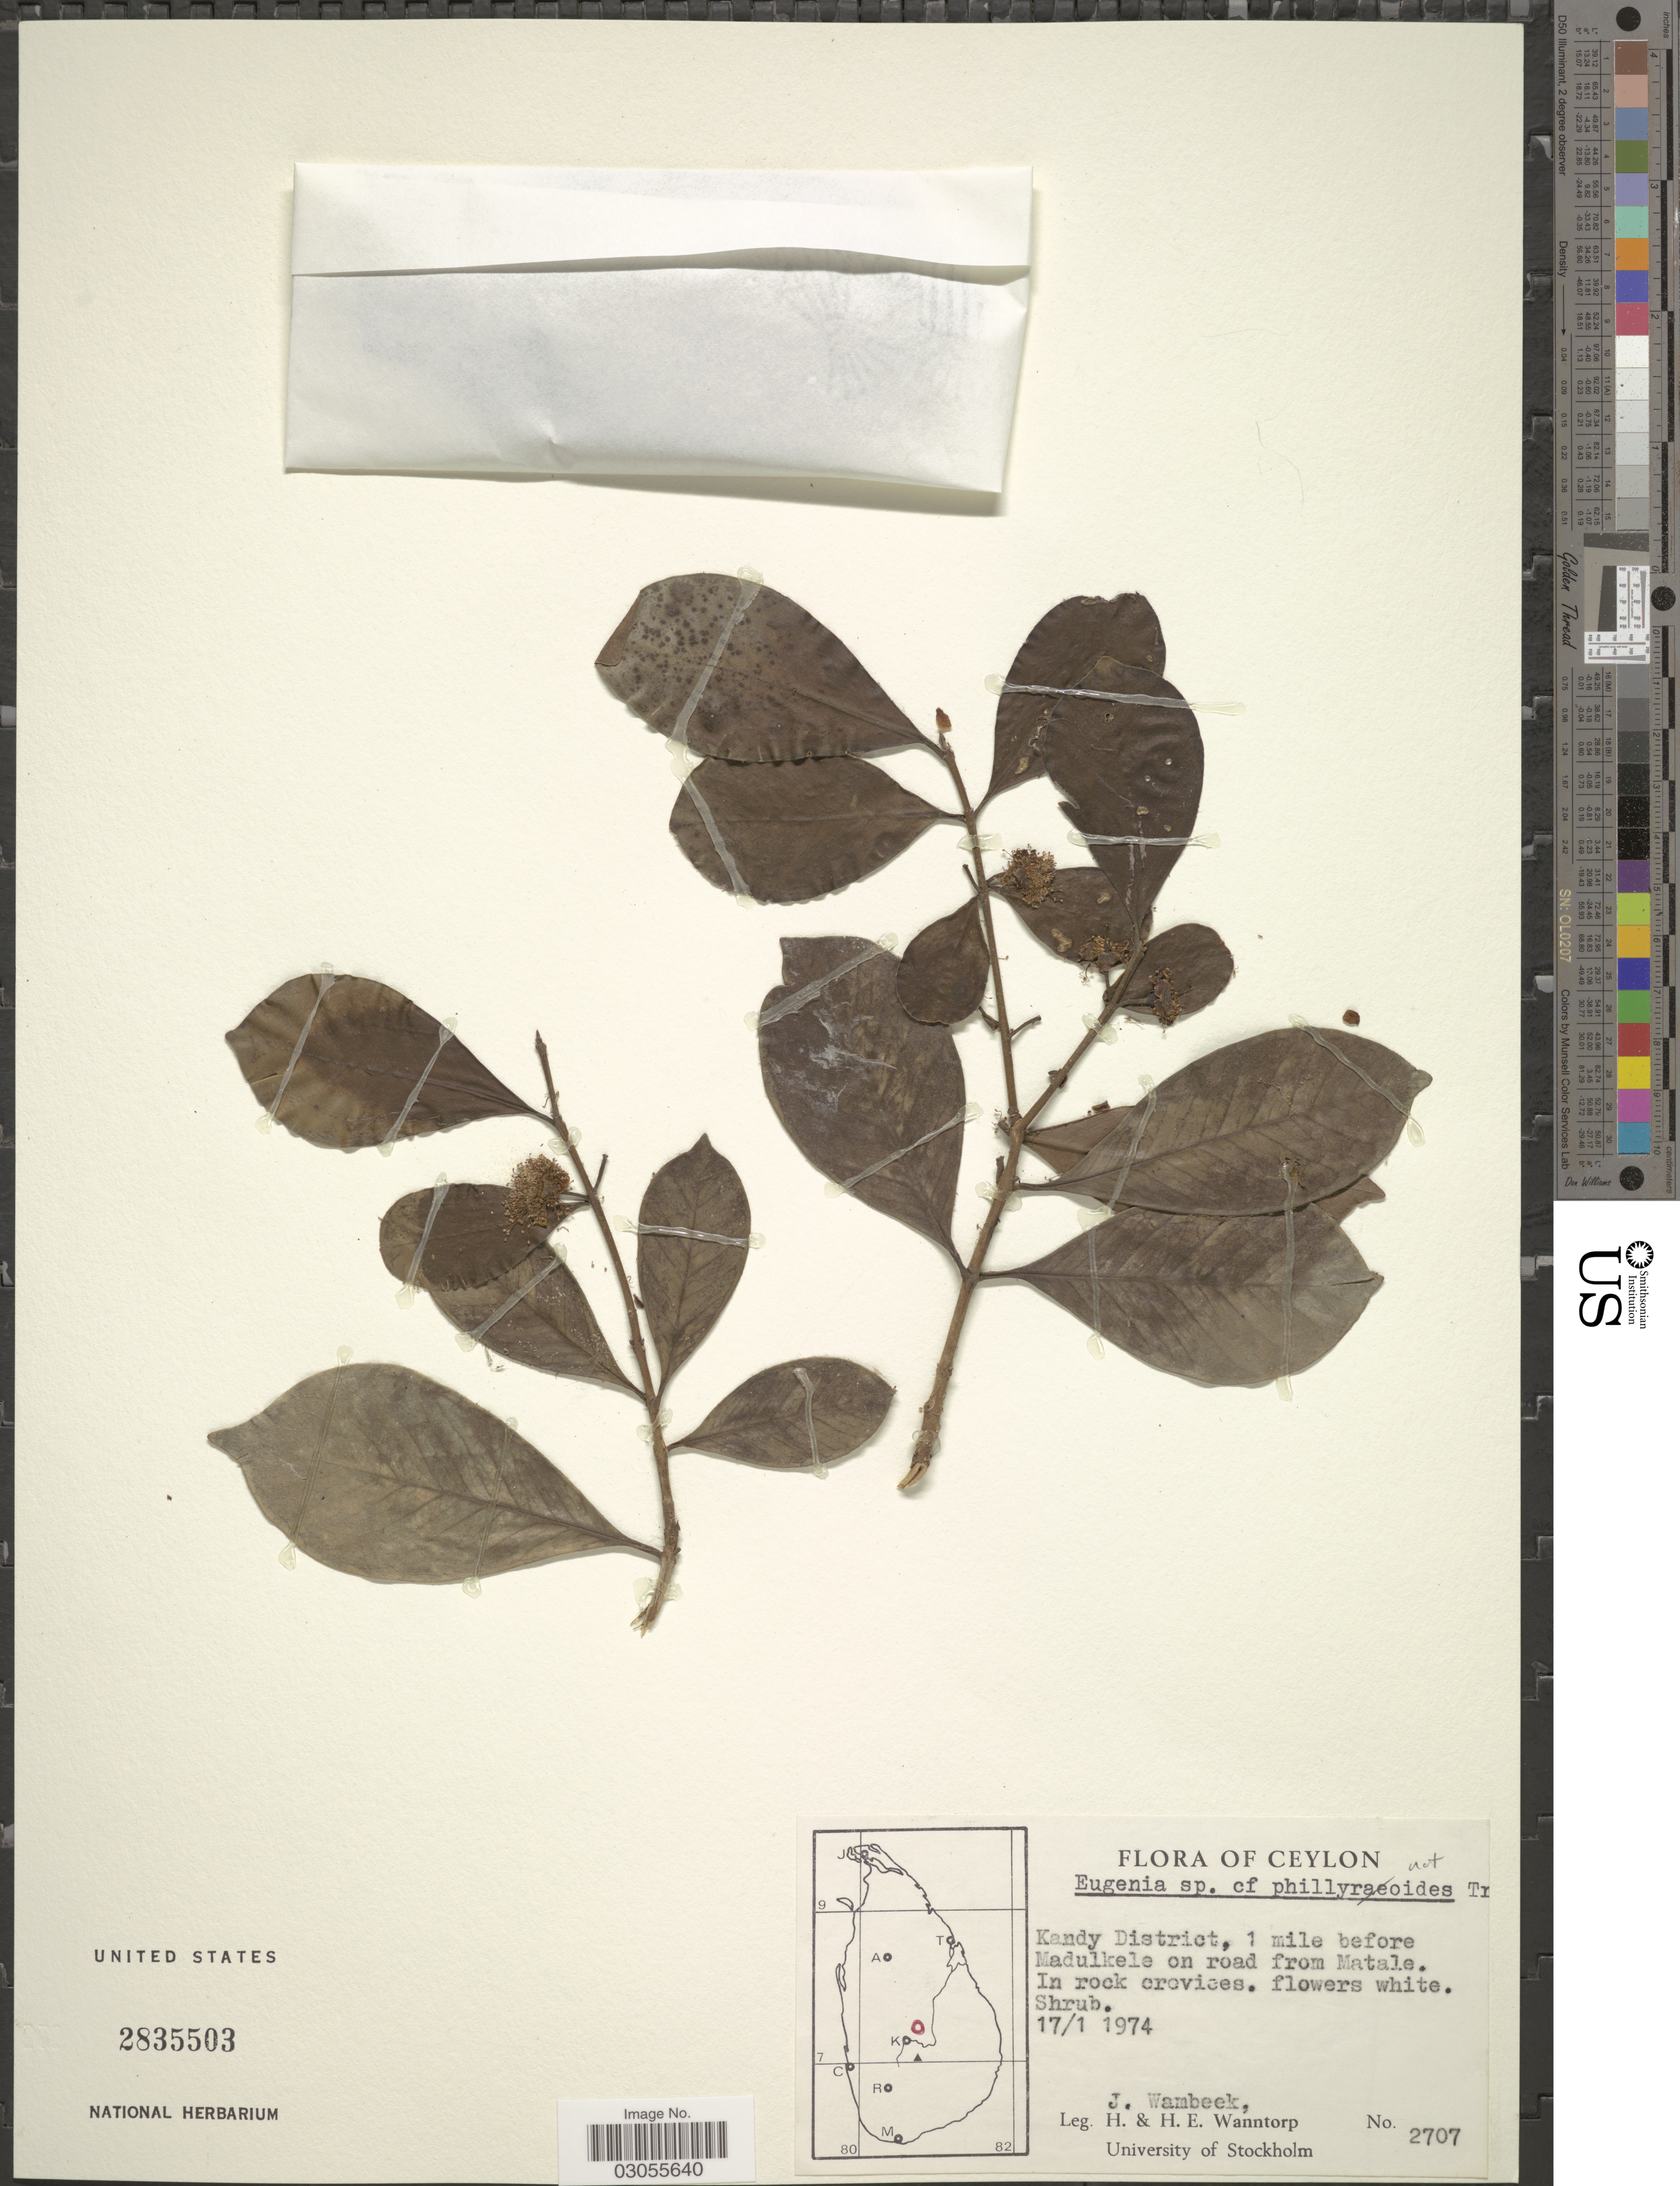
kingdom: Plantae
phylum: Tracheophyta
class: Magnoliopsida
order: Myrtales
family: Myrtaceae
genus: Eugenia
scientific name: Eugenia sp.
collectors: J. Wambeek, H. Wanntorp & H. Wanntorp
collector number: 2707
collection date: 1974-01-17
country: Sri Lanka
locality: Ceylon. Kandy District, 1 mile before Madulkele on road from Matale.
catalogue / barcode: US 2835503